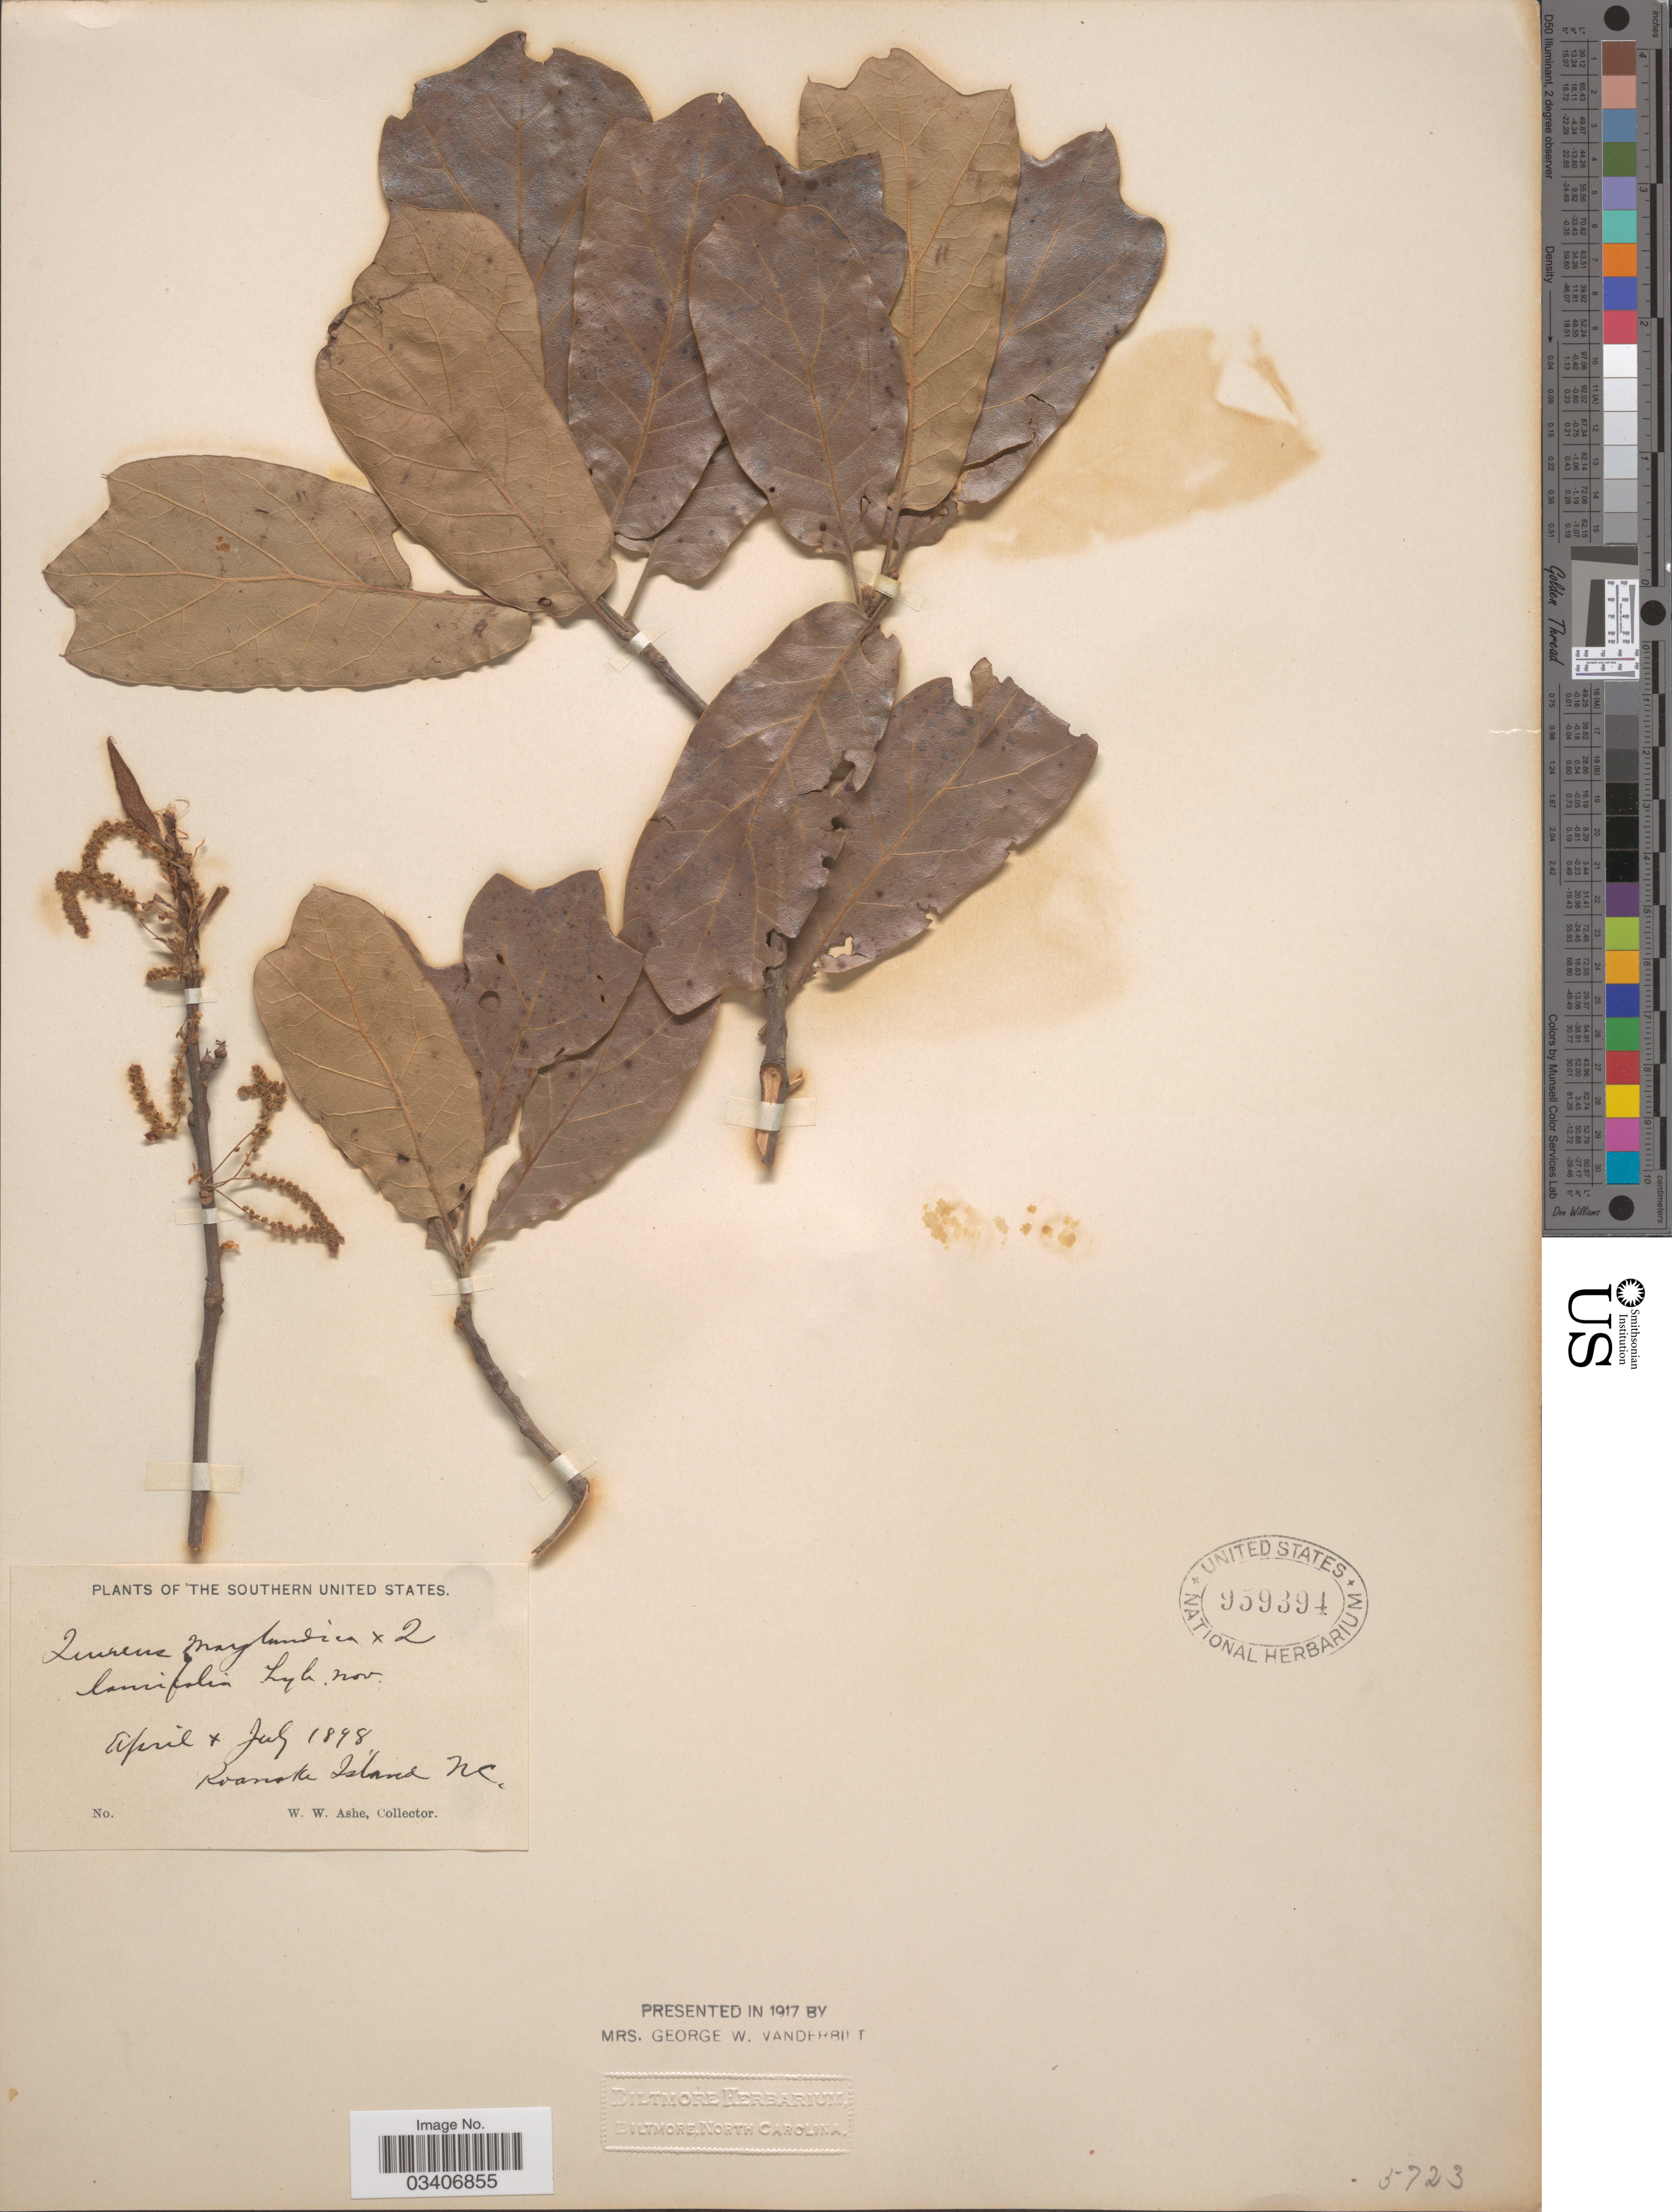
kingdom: Plantae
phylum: Tracheophyta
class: Magnoliopsida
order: Fagales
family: Fagaceae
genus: Quercus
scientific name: Quercus marilandica x Q. lancifolia Schltdl. & Cham.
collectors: W. W. Ashe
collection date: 1898-04/1898-07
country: United States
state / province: North Carolina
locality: Southern United States. Roanoke Island.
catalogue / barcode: US 959394